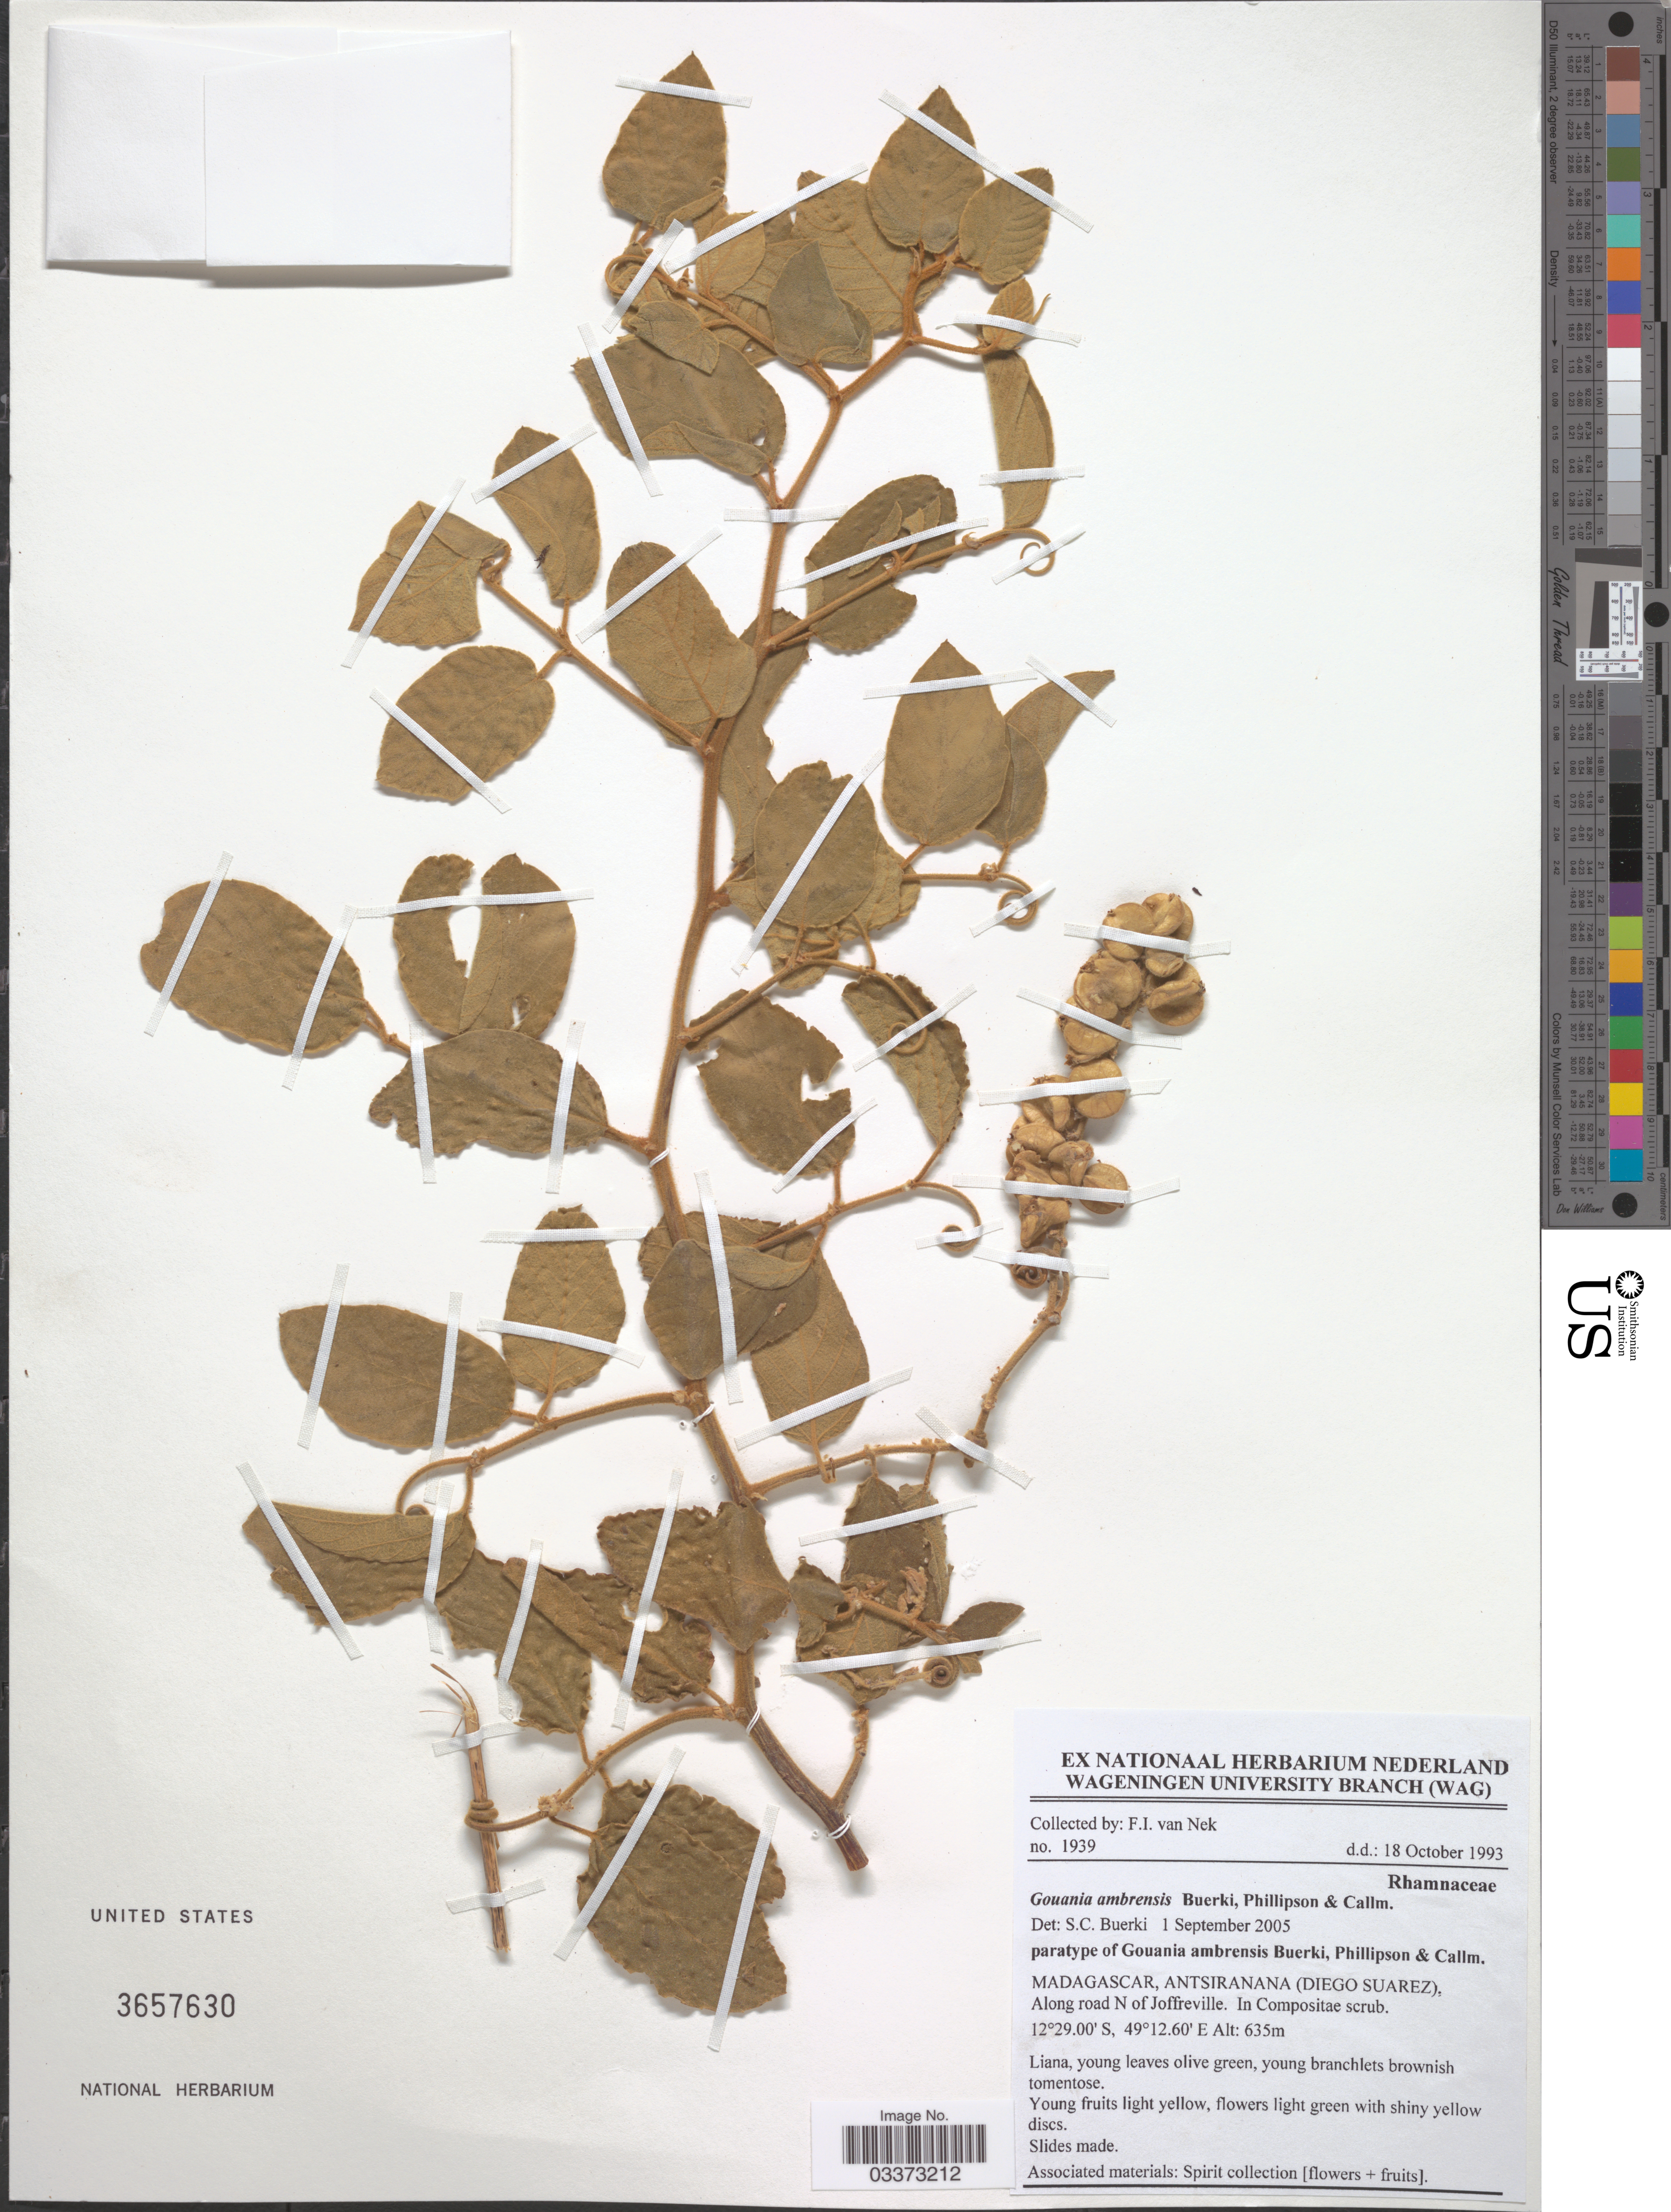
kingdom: Plantae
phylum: Tracheophyta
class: Magnoliopsida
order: Rosales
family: Rhamnaceae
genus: Gouania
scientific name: Gouania ambrensis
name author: Buerki et al.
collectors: F. van Nek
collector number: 1939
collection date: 1993-10-18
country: Madagascar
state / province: Diana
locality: Antsiranana (Diego Suarez). Along road N of Joffreville.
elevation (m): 635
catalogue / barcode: US 3657630